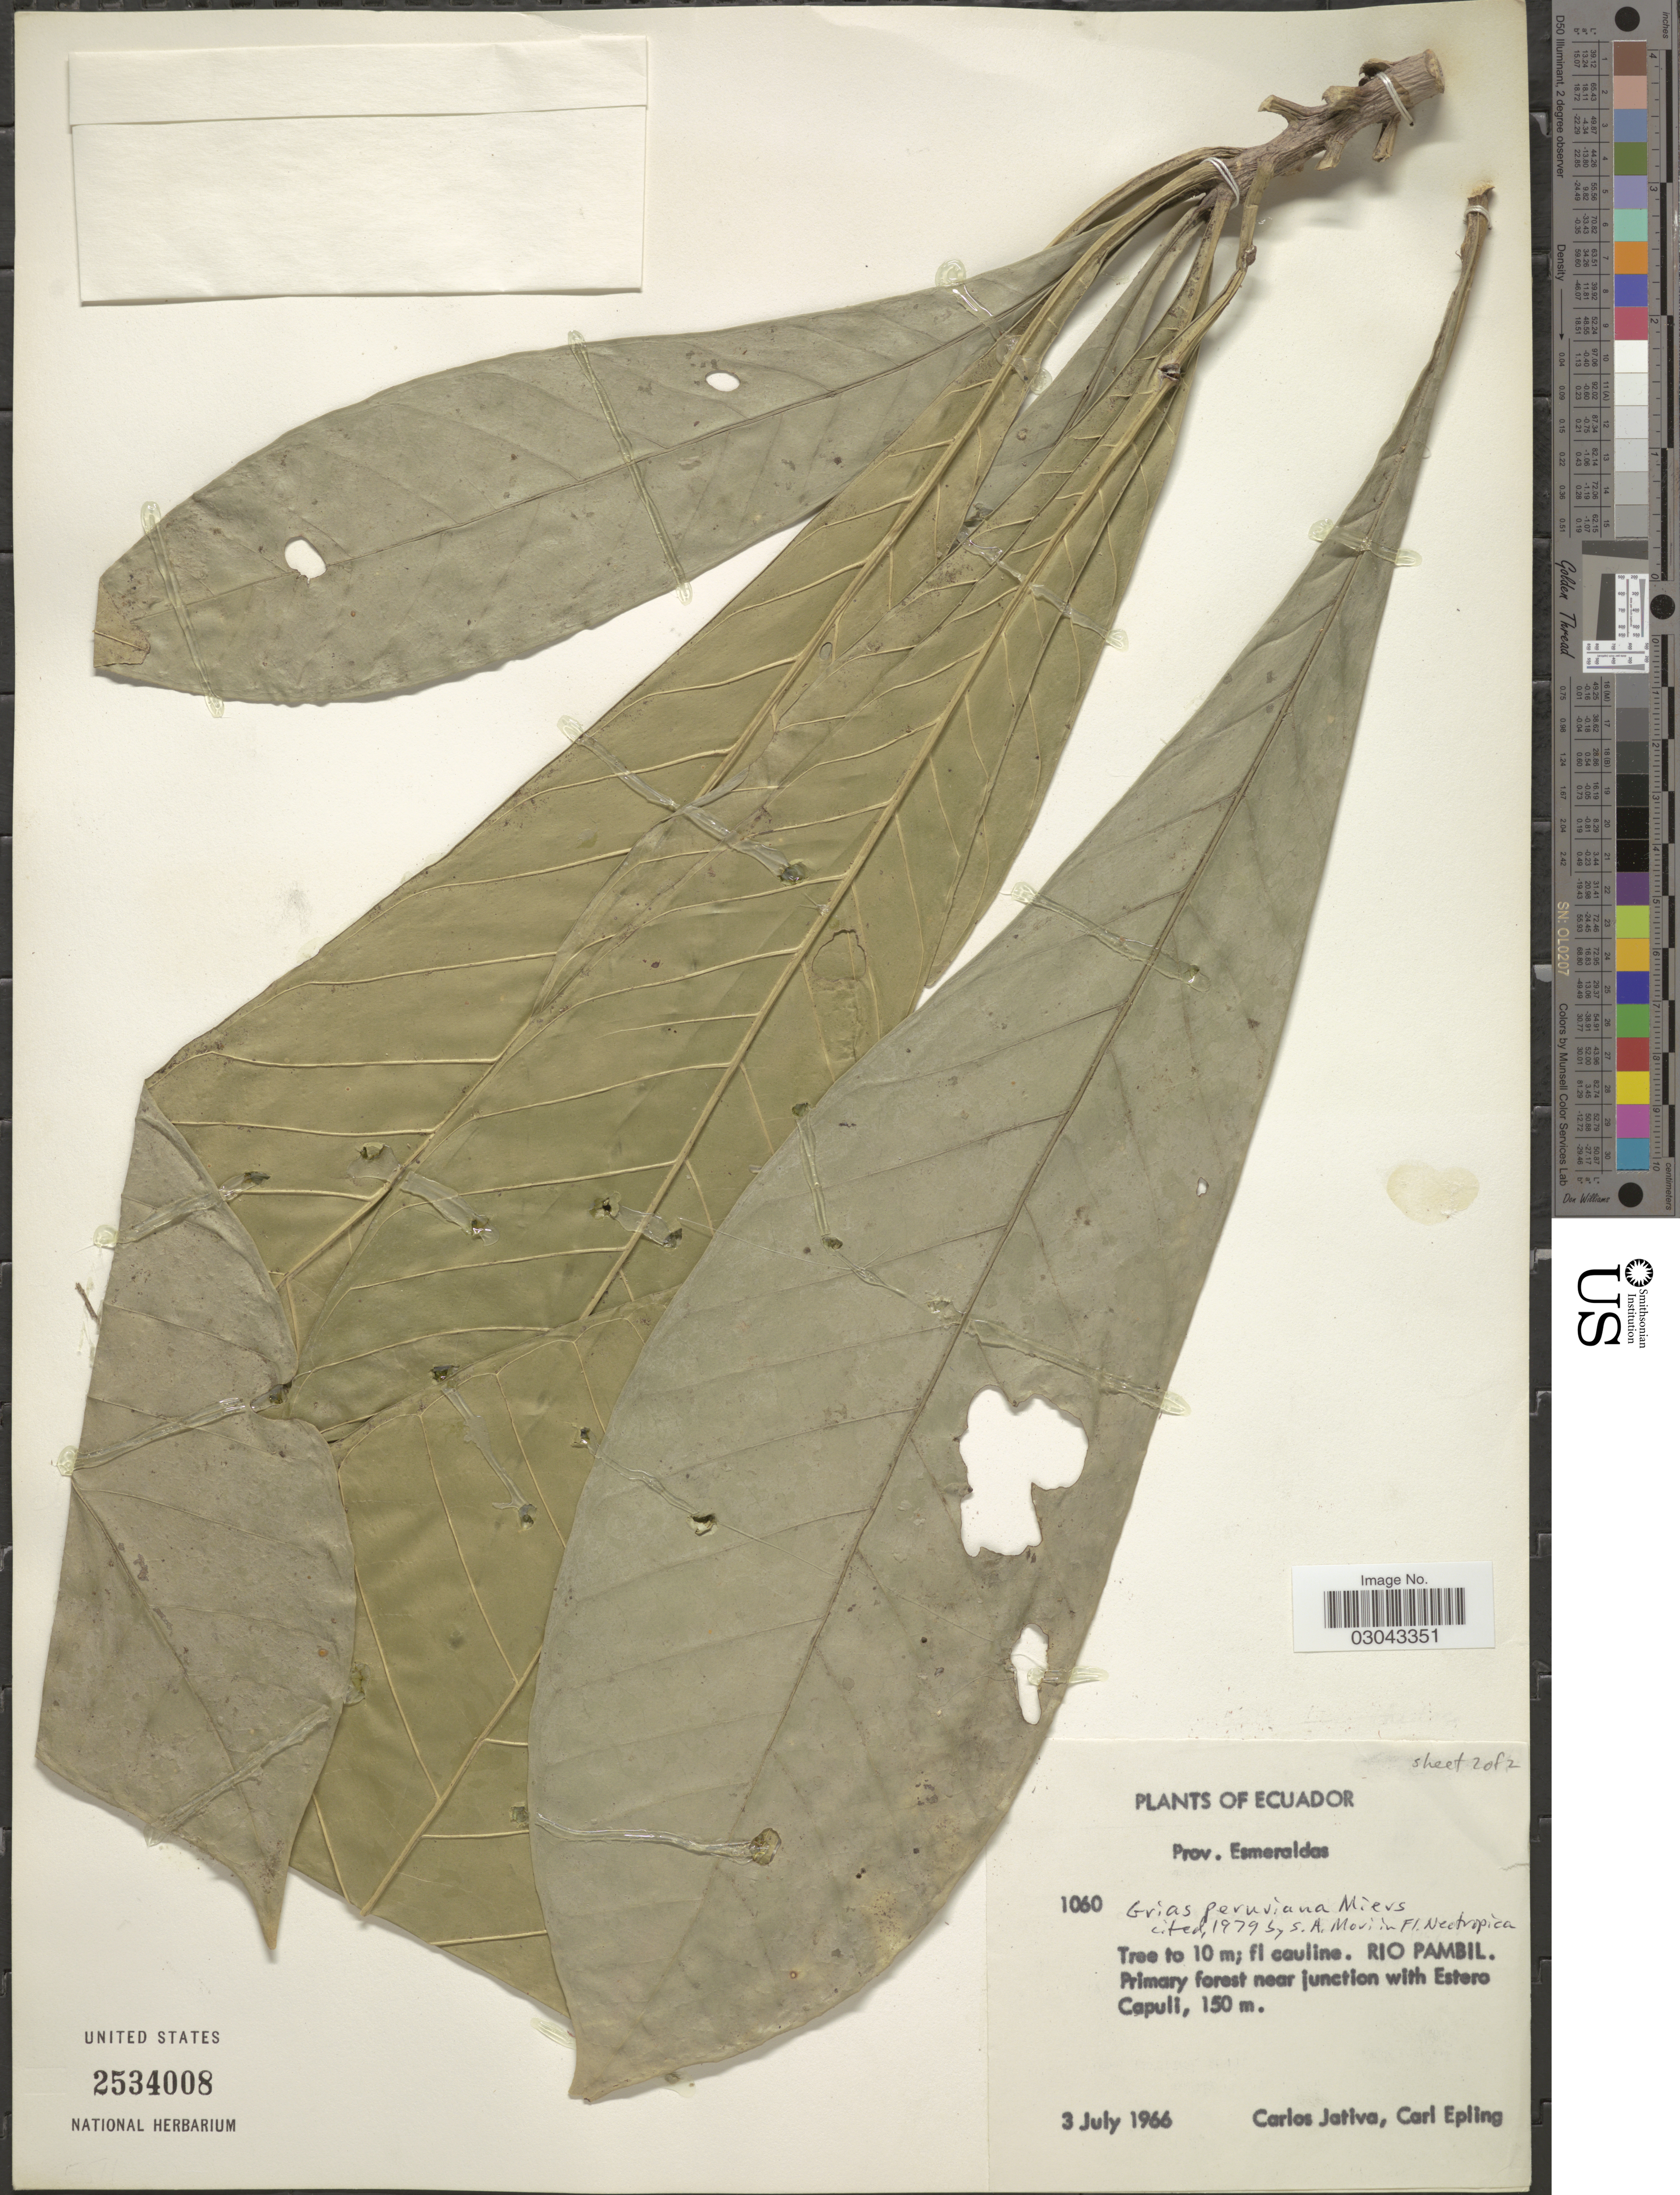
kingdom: Plantae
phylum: Tracheophyta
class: Magnoliopsida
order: Ericales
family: Lecythidaceae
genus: Grias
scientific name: Grias peruviana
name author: Miers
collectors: C. D. Játiva & C. C. Epling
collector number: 1060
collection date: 1966-07-03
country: Ecuador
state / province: Esmeraldas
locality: Rio Pambil, Primary forest near junction with Estero Capuli.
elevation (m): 150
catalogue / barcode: US 2534008